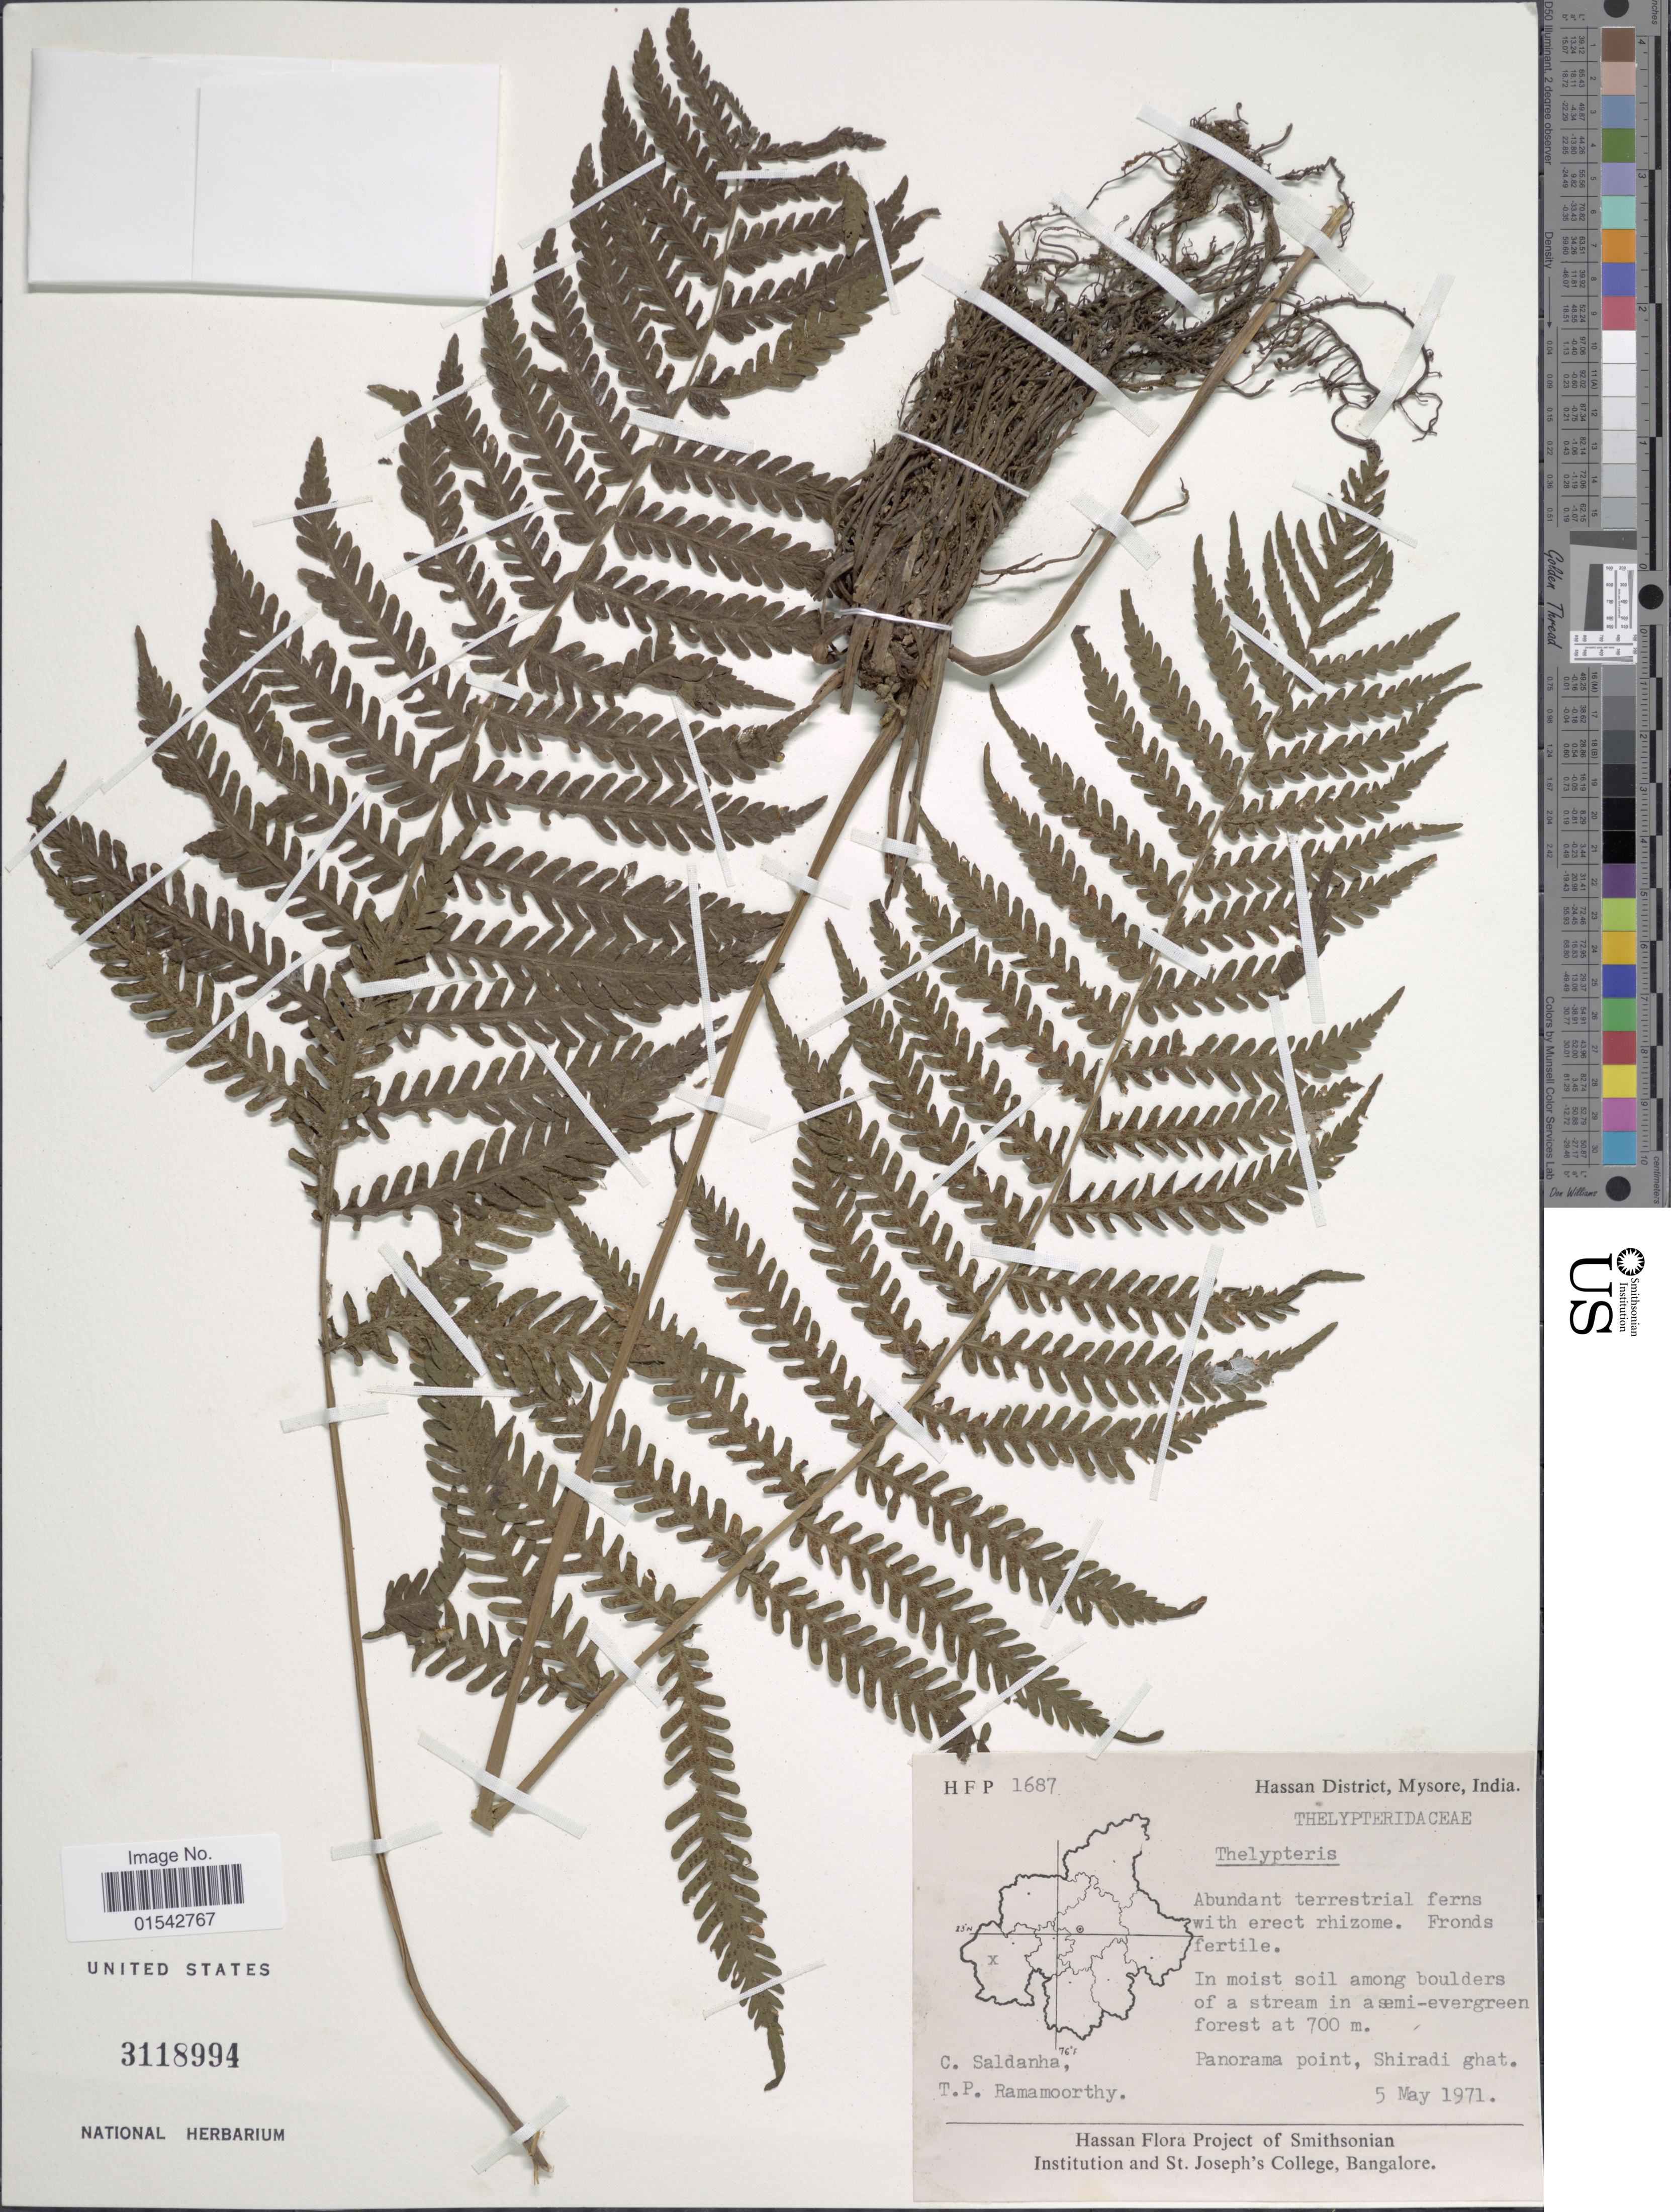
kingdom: Plantae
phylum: Tracheophyta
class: Polypodiopsida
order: Polypodiales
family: Thelypteridaceae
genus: Cyclosorus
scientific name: Cyclosorus sp.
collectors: C. Saldanha & T. P. Ramamoorthy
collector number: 1687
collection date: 1971-05-05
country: India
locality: Hassan District, Mysore, India, Panorama point, Shiradi ghat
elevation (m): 700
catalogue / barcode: US 3118994